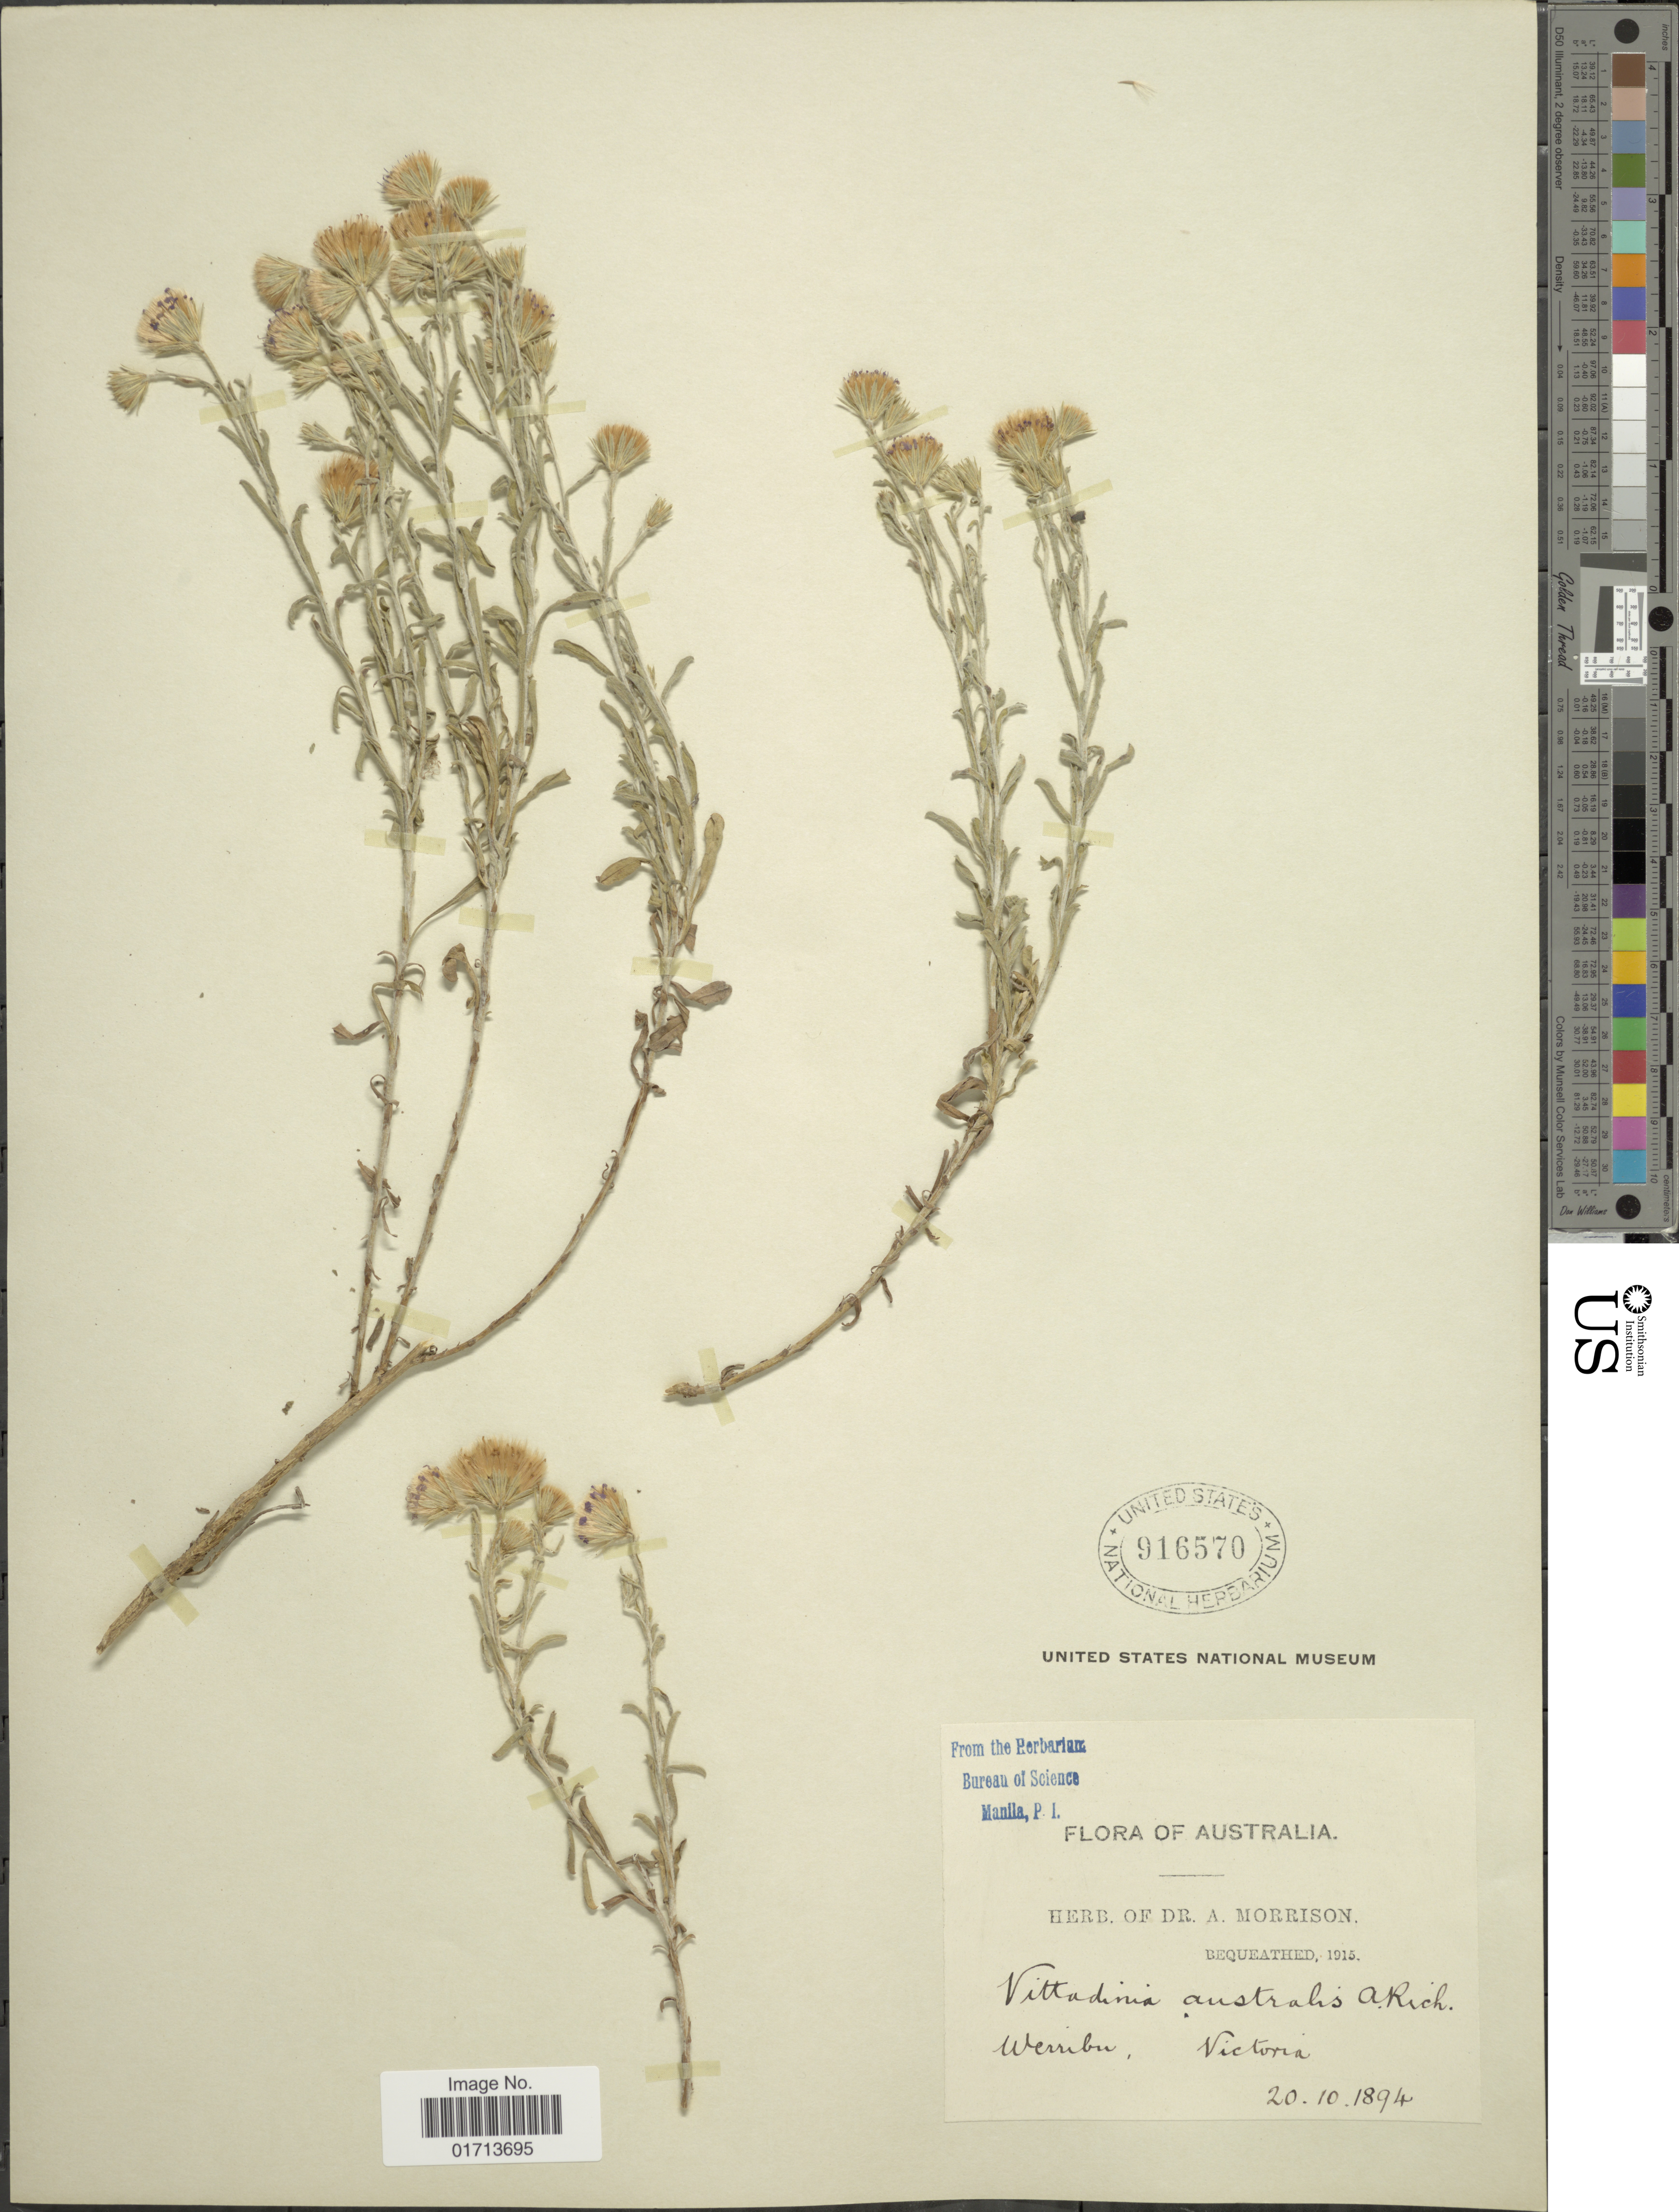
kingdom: Plantae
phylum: Tracheophyta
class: Magnoliopsida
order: Asterales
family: Asteraceae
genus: Vittadinia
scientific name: Vittadinia australis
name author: A. Rich.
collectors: ex herb. Dr. A. Morrison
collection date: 1894-10-20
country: Australia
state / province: Victoria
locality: Werribu, Victoria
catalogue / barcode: US 916570